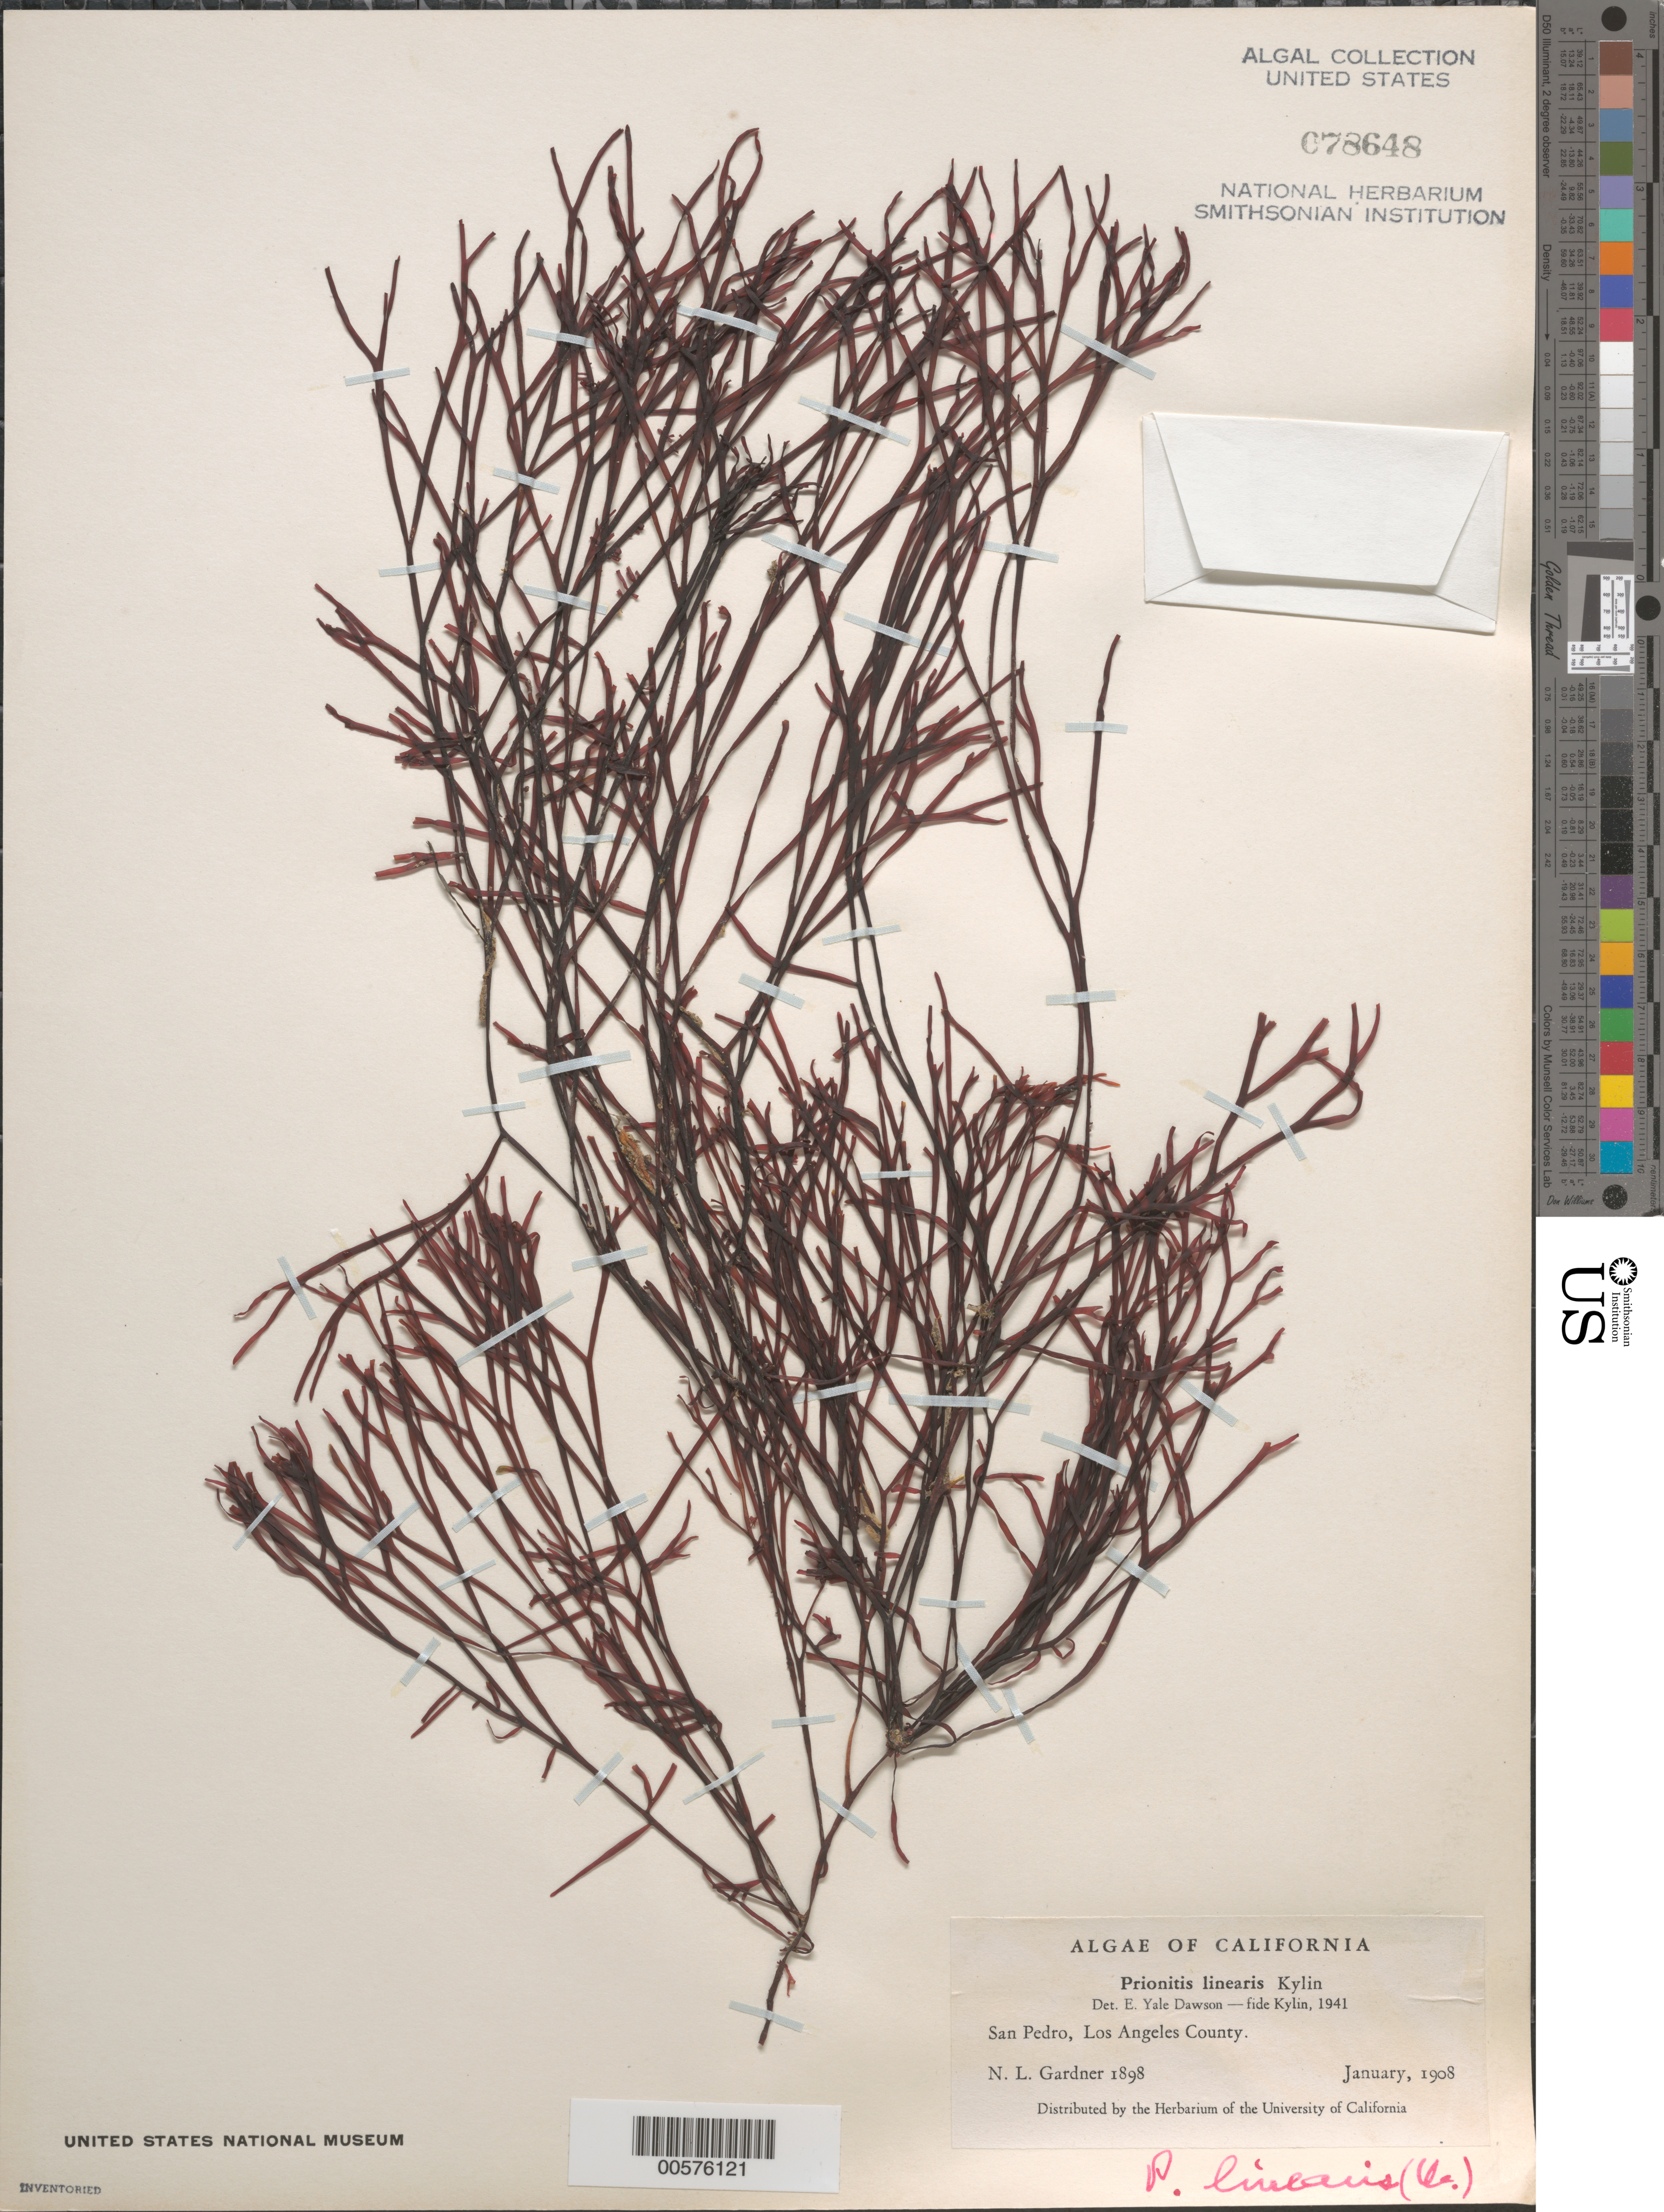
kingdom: Plantae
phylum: Rhodophyta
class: Florideophyceae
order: Cryptonemiales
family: Cryptonemiaceae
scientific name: Prionitis linearis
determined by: Dawson, E. Y.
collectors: N. Gardner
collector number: NLG 1898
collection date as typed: Jan 1908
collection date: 1908-01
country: United States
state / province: California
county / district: Los Angeles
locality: San Pedro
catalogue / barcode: US 78648